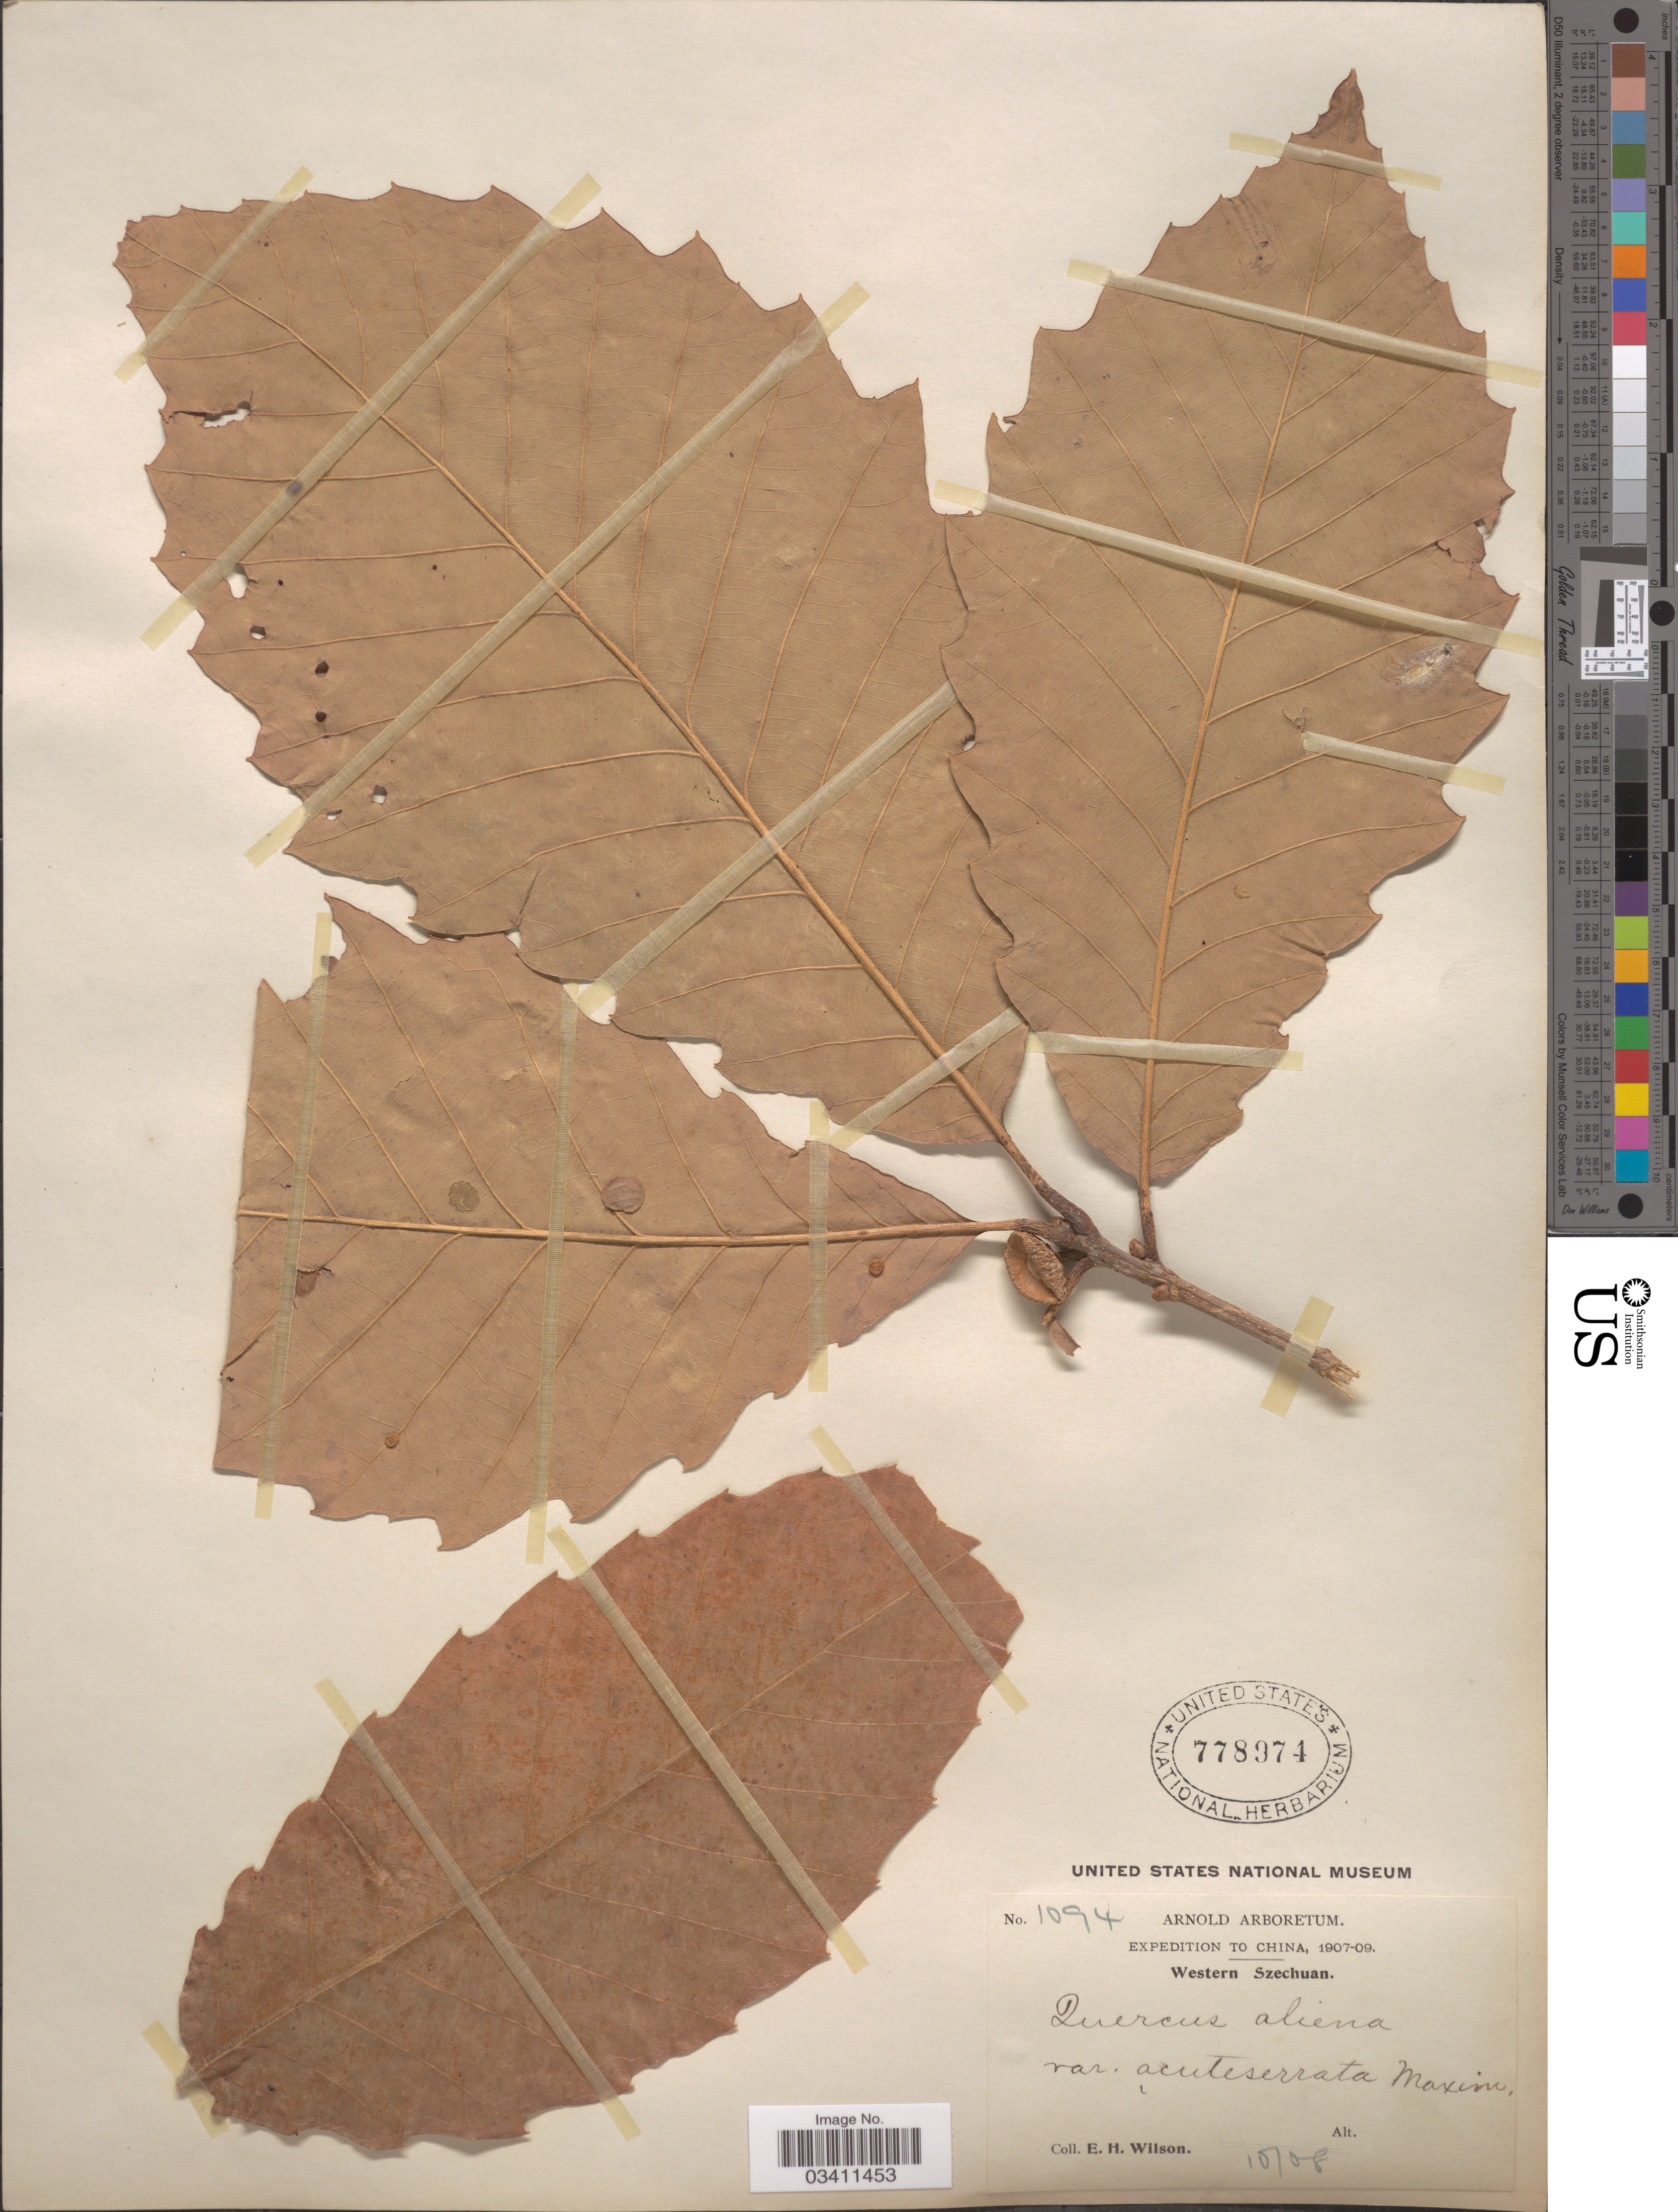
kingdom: Plantae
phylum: Tracheophyta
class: Magnoliopsida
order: Fagales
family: Fagaceae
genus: Quercus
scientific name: Quercus aliena var. acutiserrata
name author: Maxim.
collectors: E. Wilson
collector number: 1094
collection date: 1908-10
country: China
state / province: Sichuan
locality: Western Szechuan.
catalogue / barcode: US 778974